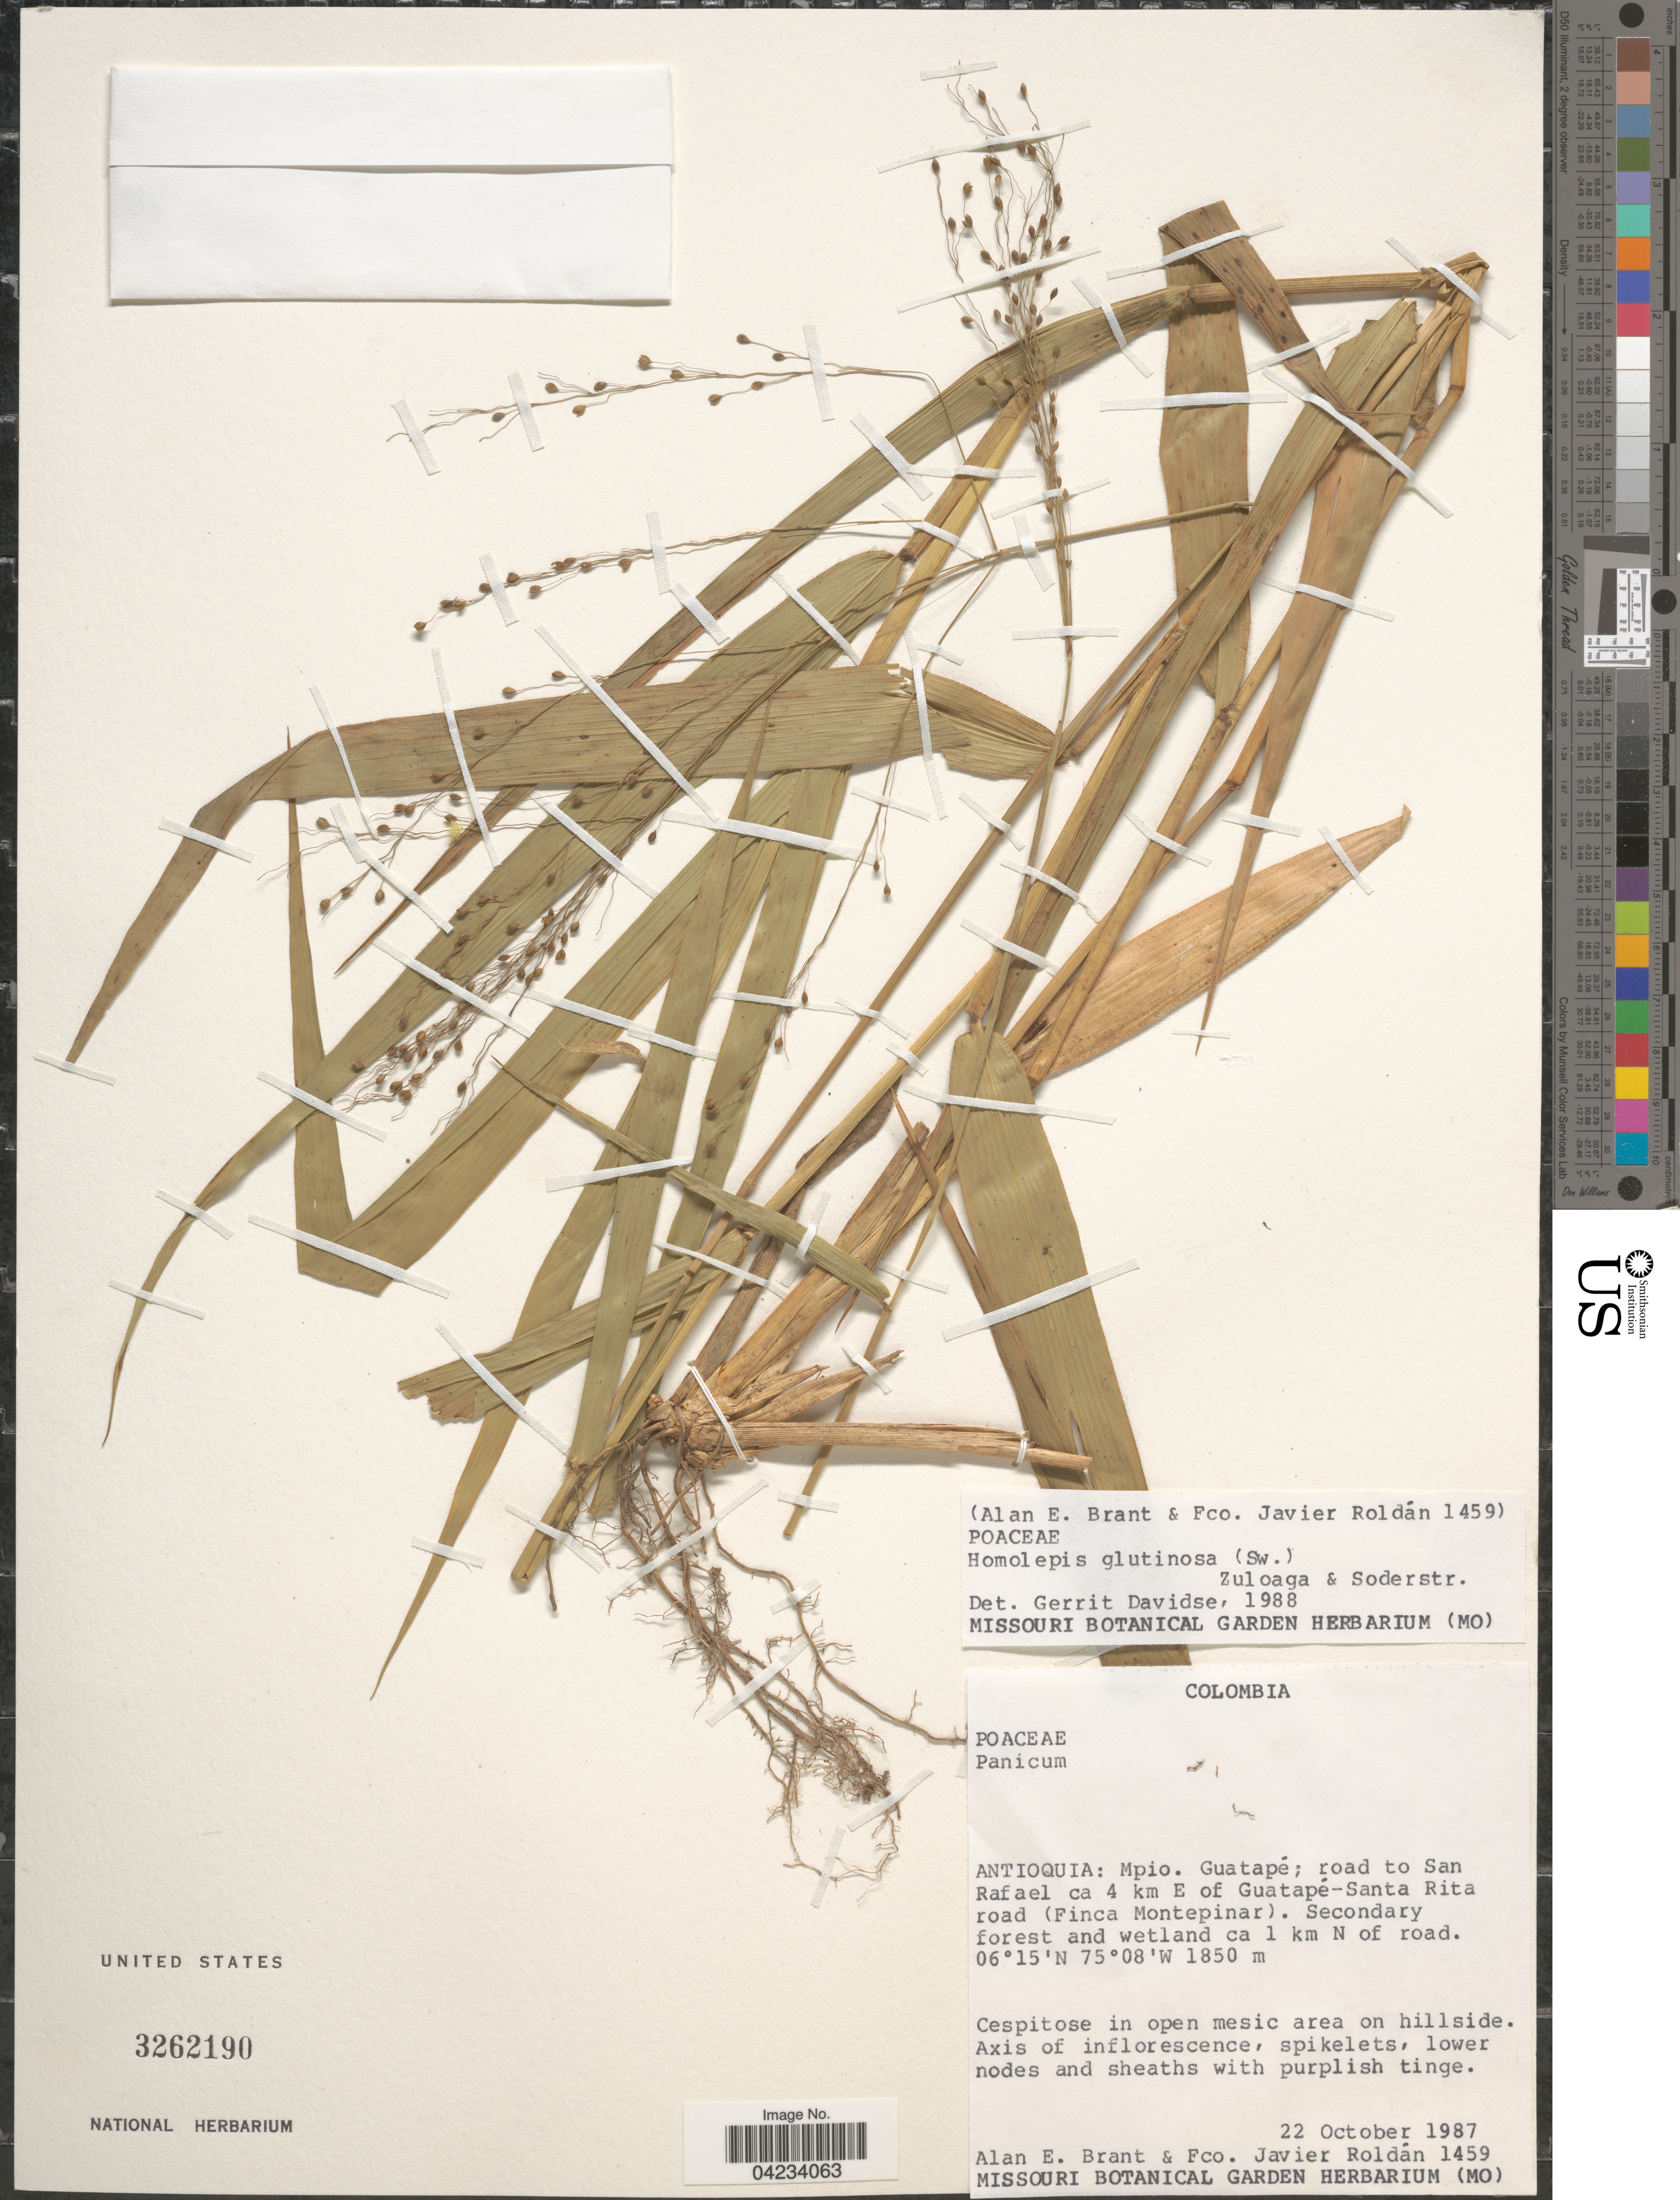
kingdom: Plantae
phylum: Tracheophyta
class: Liliopsida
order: Poales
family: Poaceae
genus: Homolepis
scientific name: Homolepis glutinosa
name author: (Sw.) Zuloaga & Soderstr.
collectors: A. Brant & F. J. Roldán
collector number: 1459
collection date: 1987-10-22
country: Colombia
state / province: Antioquia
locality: Mpio. Guatapé; road to San Rafael ca 4 km E of Guatapé-Santa Rita road (Finca Montepinar). Ca 1 km N of road.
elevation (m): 1850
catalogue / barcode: US 3262190